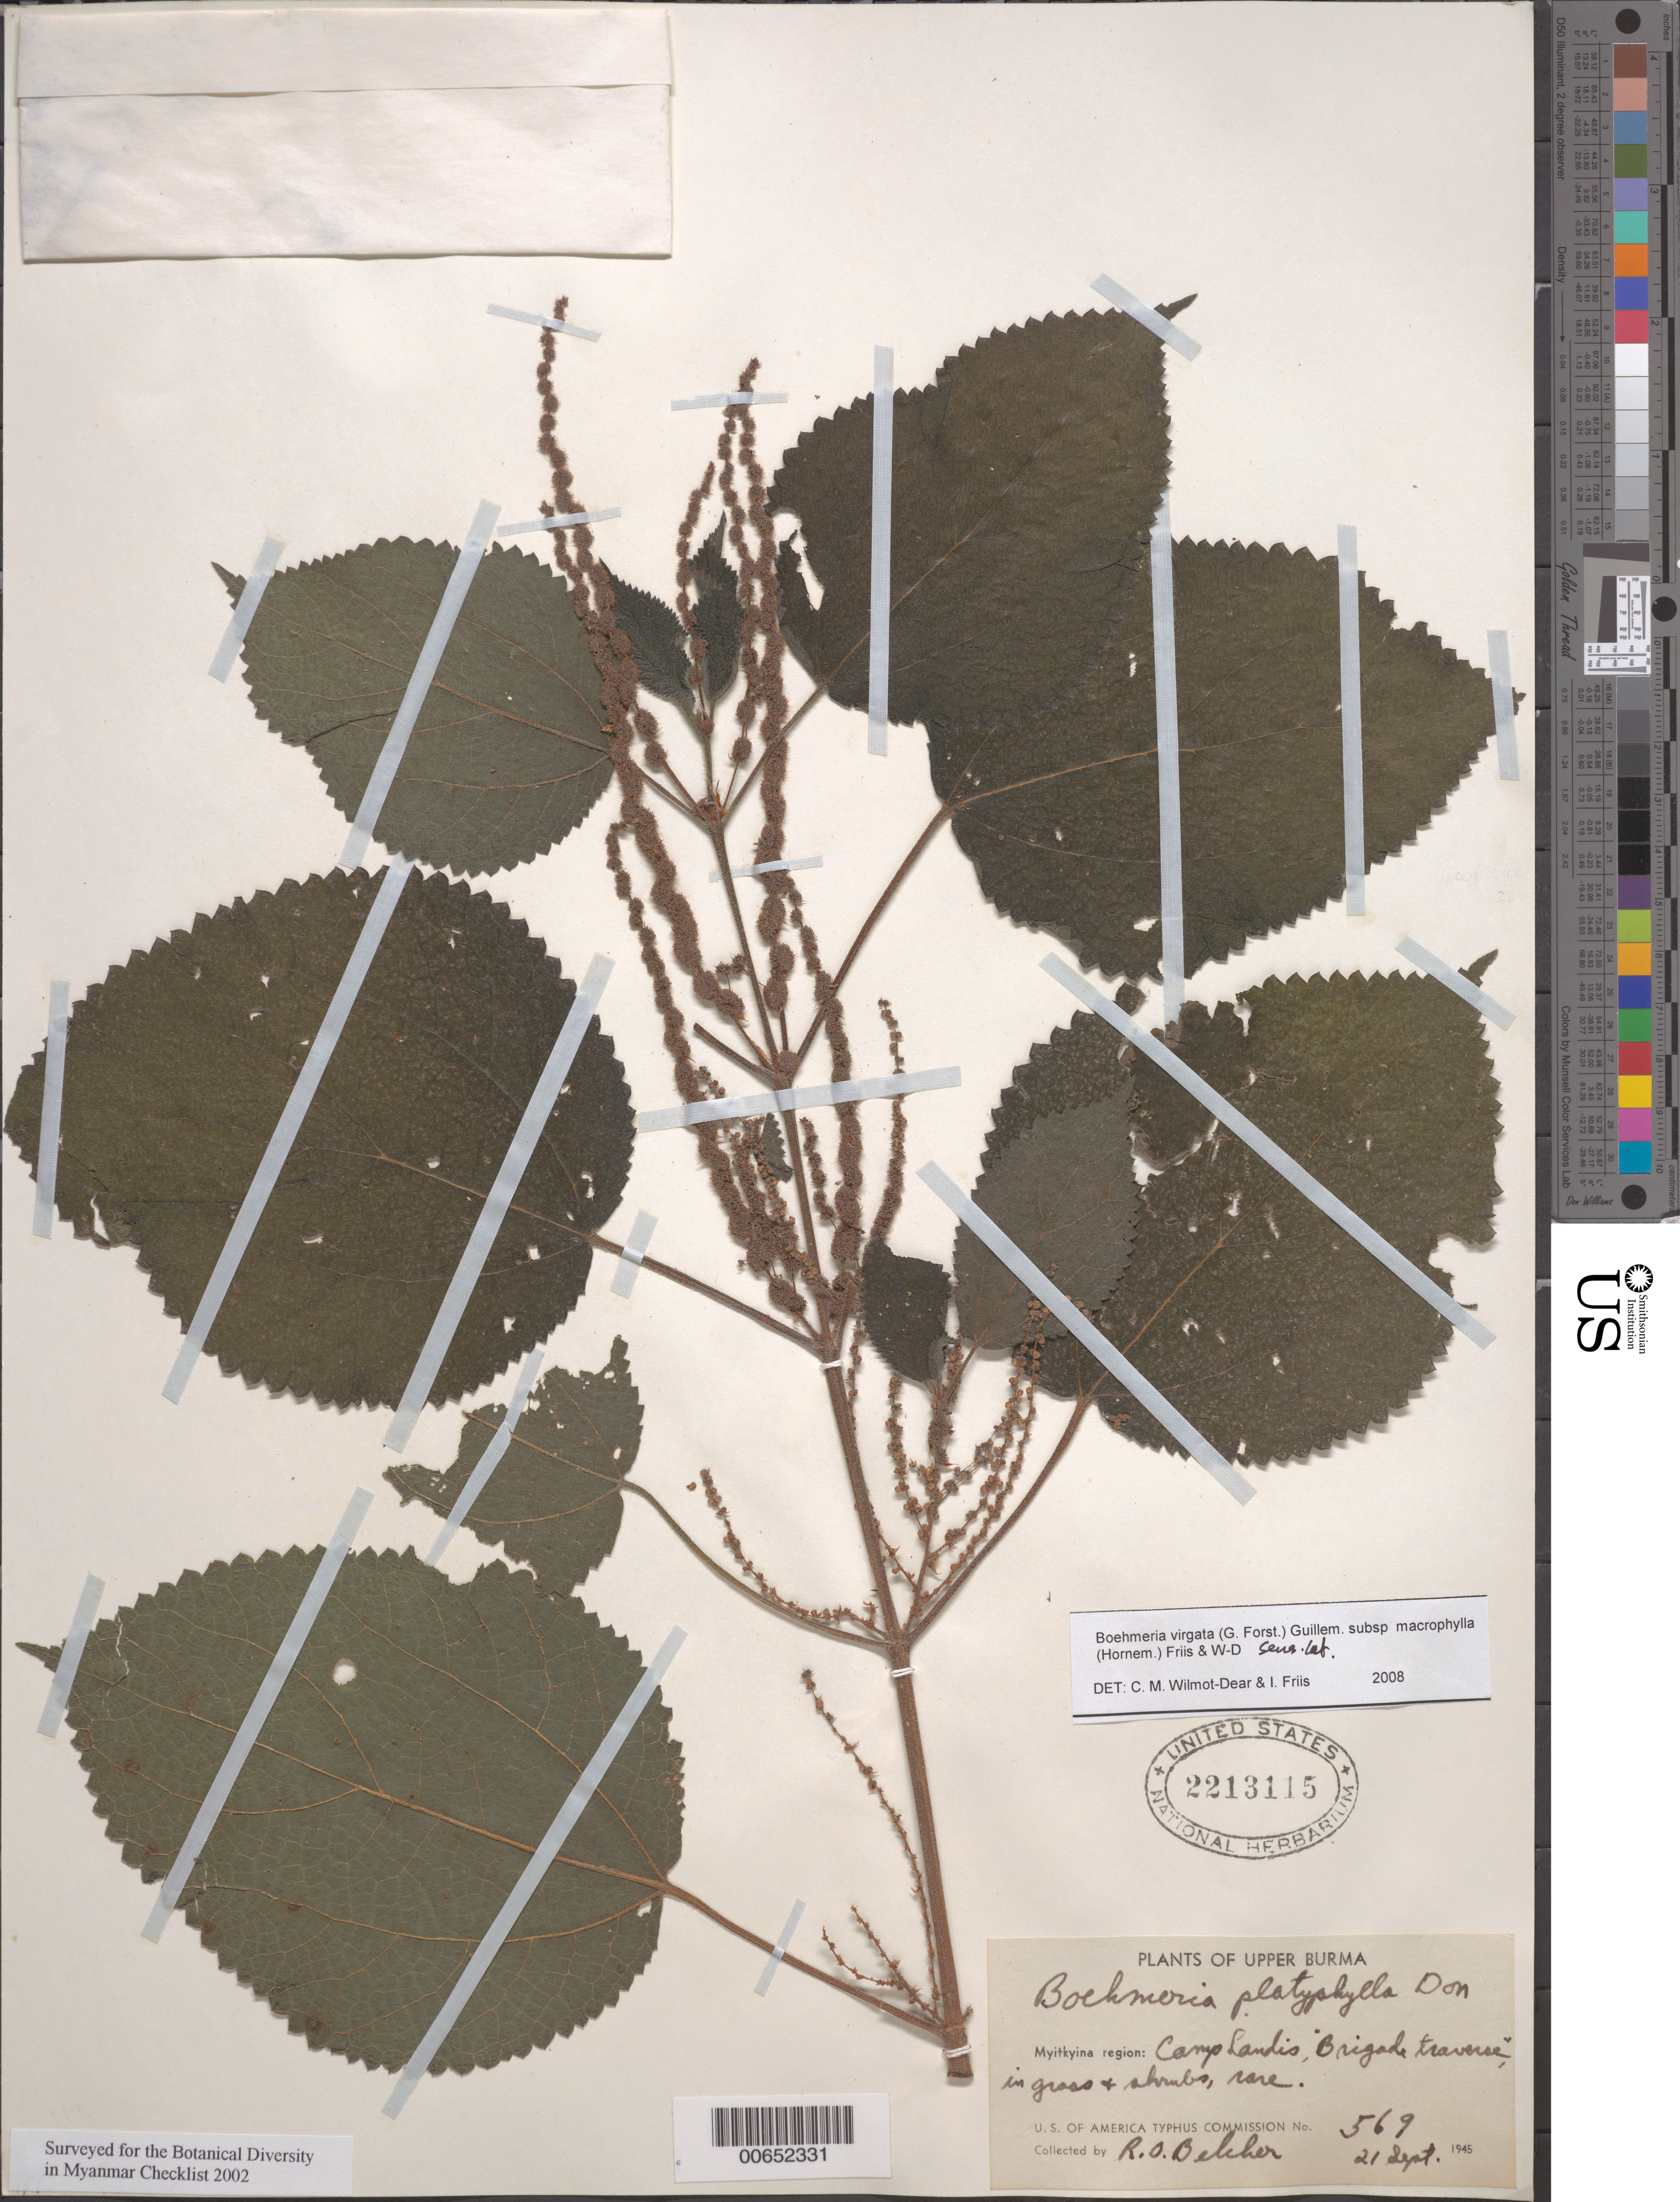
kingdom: Plantae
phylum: Tracheophyta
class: Magnoliopsida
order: Rosales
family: Urticaceae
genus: Boehmeria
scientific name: Boehmeria virgata var. macrophylla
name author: (Hornem.) Friis & Wilmot-Dear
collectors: R. Belcher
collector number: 569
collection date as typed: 21 Sep 1945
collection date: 1945-09-21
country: Myanmar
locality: Myitkyina region, Camp Landis area, "Brigade traverse"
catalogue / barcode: US 2213115